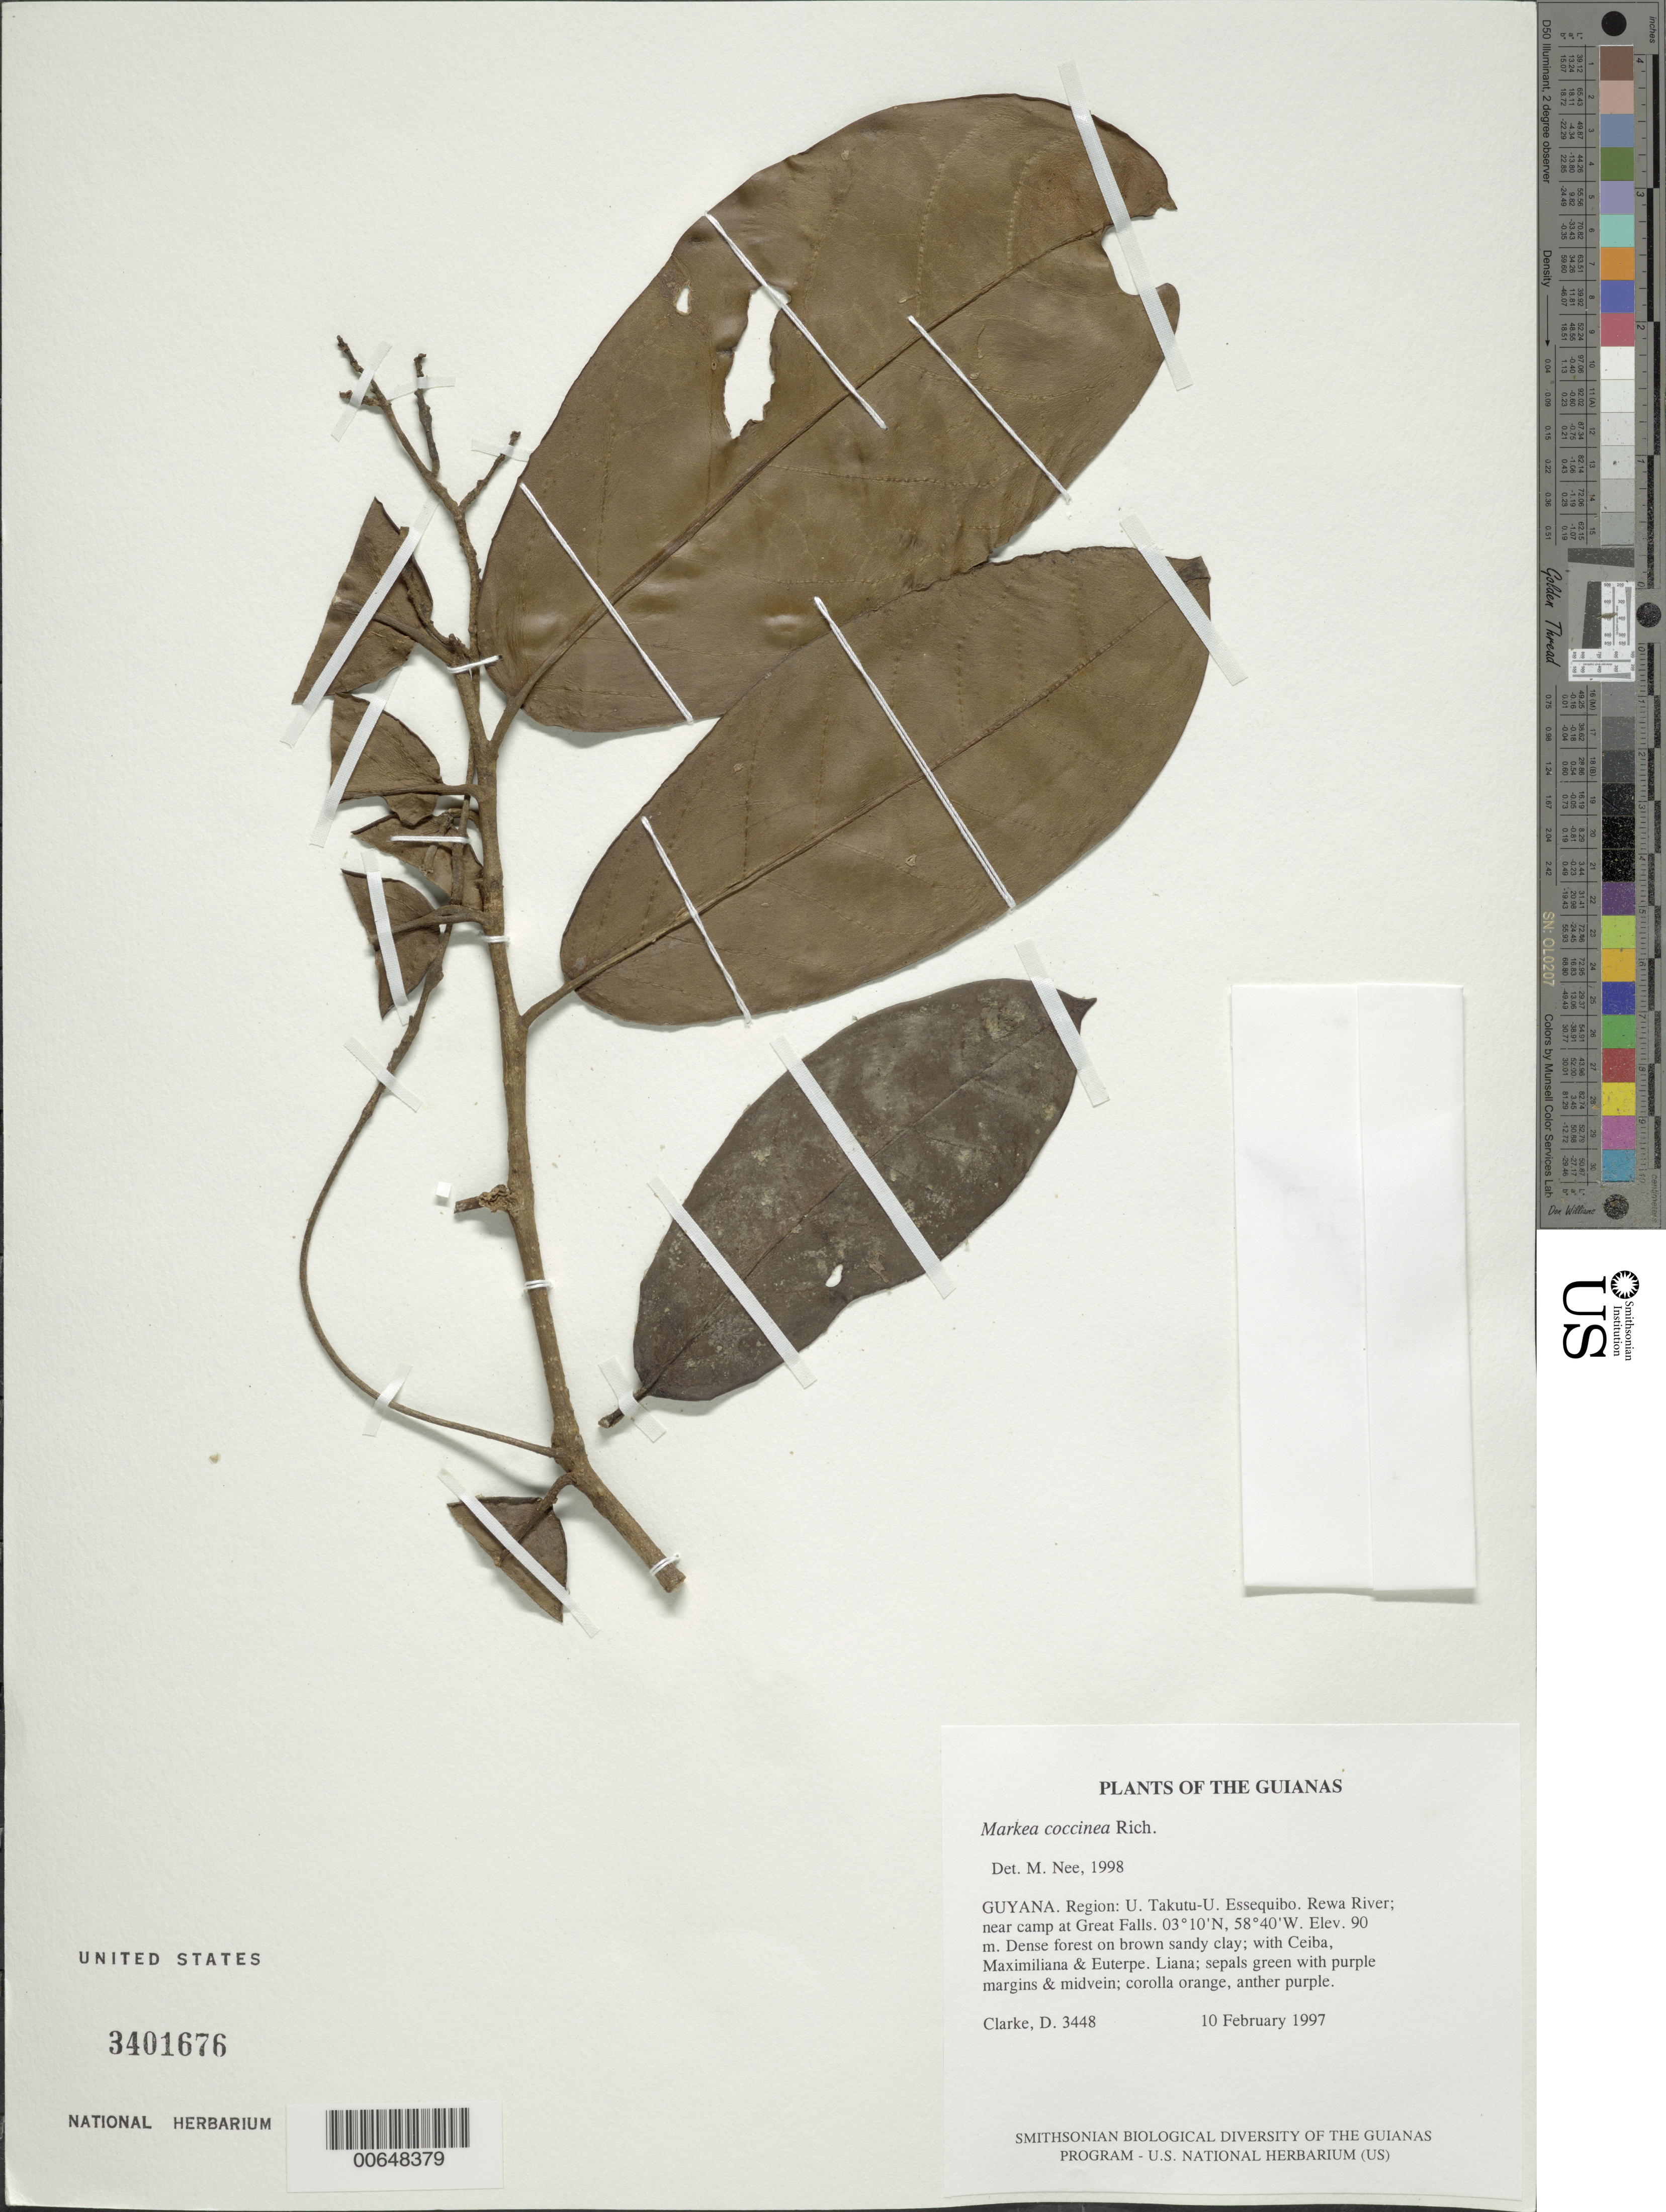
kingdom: Plantae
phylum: Tracheophyta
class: Magnoliopsida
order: Solanales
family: Solanaceae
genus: Markea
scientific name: Markea coccinea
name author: Rich.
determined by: Nee, Michael H.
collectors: H. D. Clarke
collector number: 3448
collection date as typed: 10 February 1997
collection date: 1997-02-10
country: Guyana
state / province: U. Takutu-U. Essequibo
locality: Rewa River; near camp at Great Falls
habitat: Dense forest on brown sandy clay; with Ceiba, Maximiliana & Euterpe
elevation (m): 90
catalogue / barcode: US 3401676